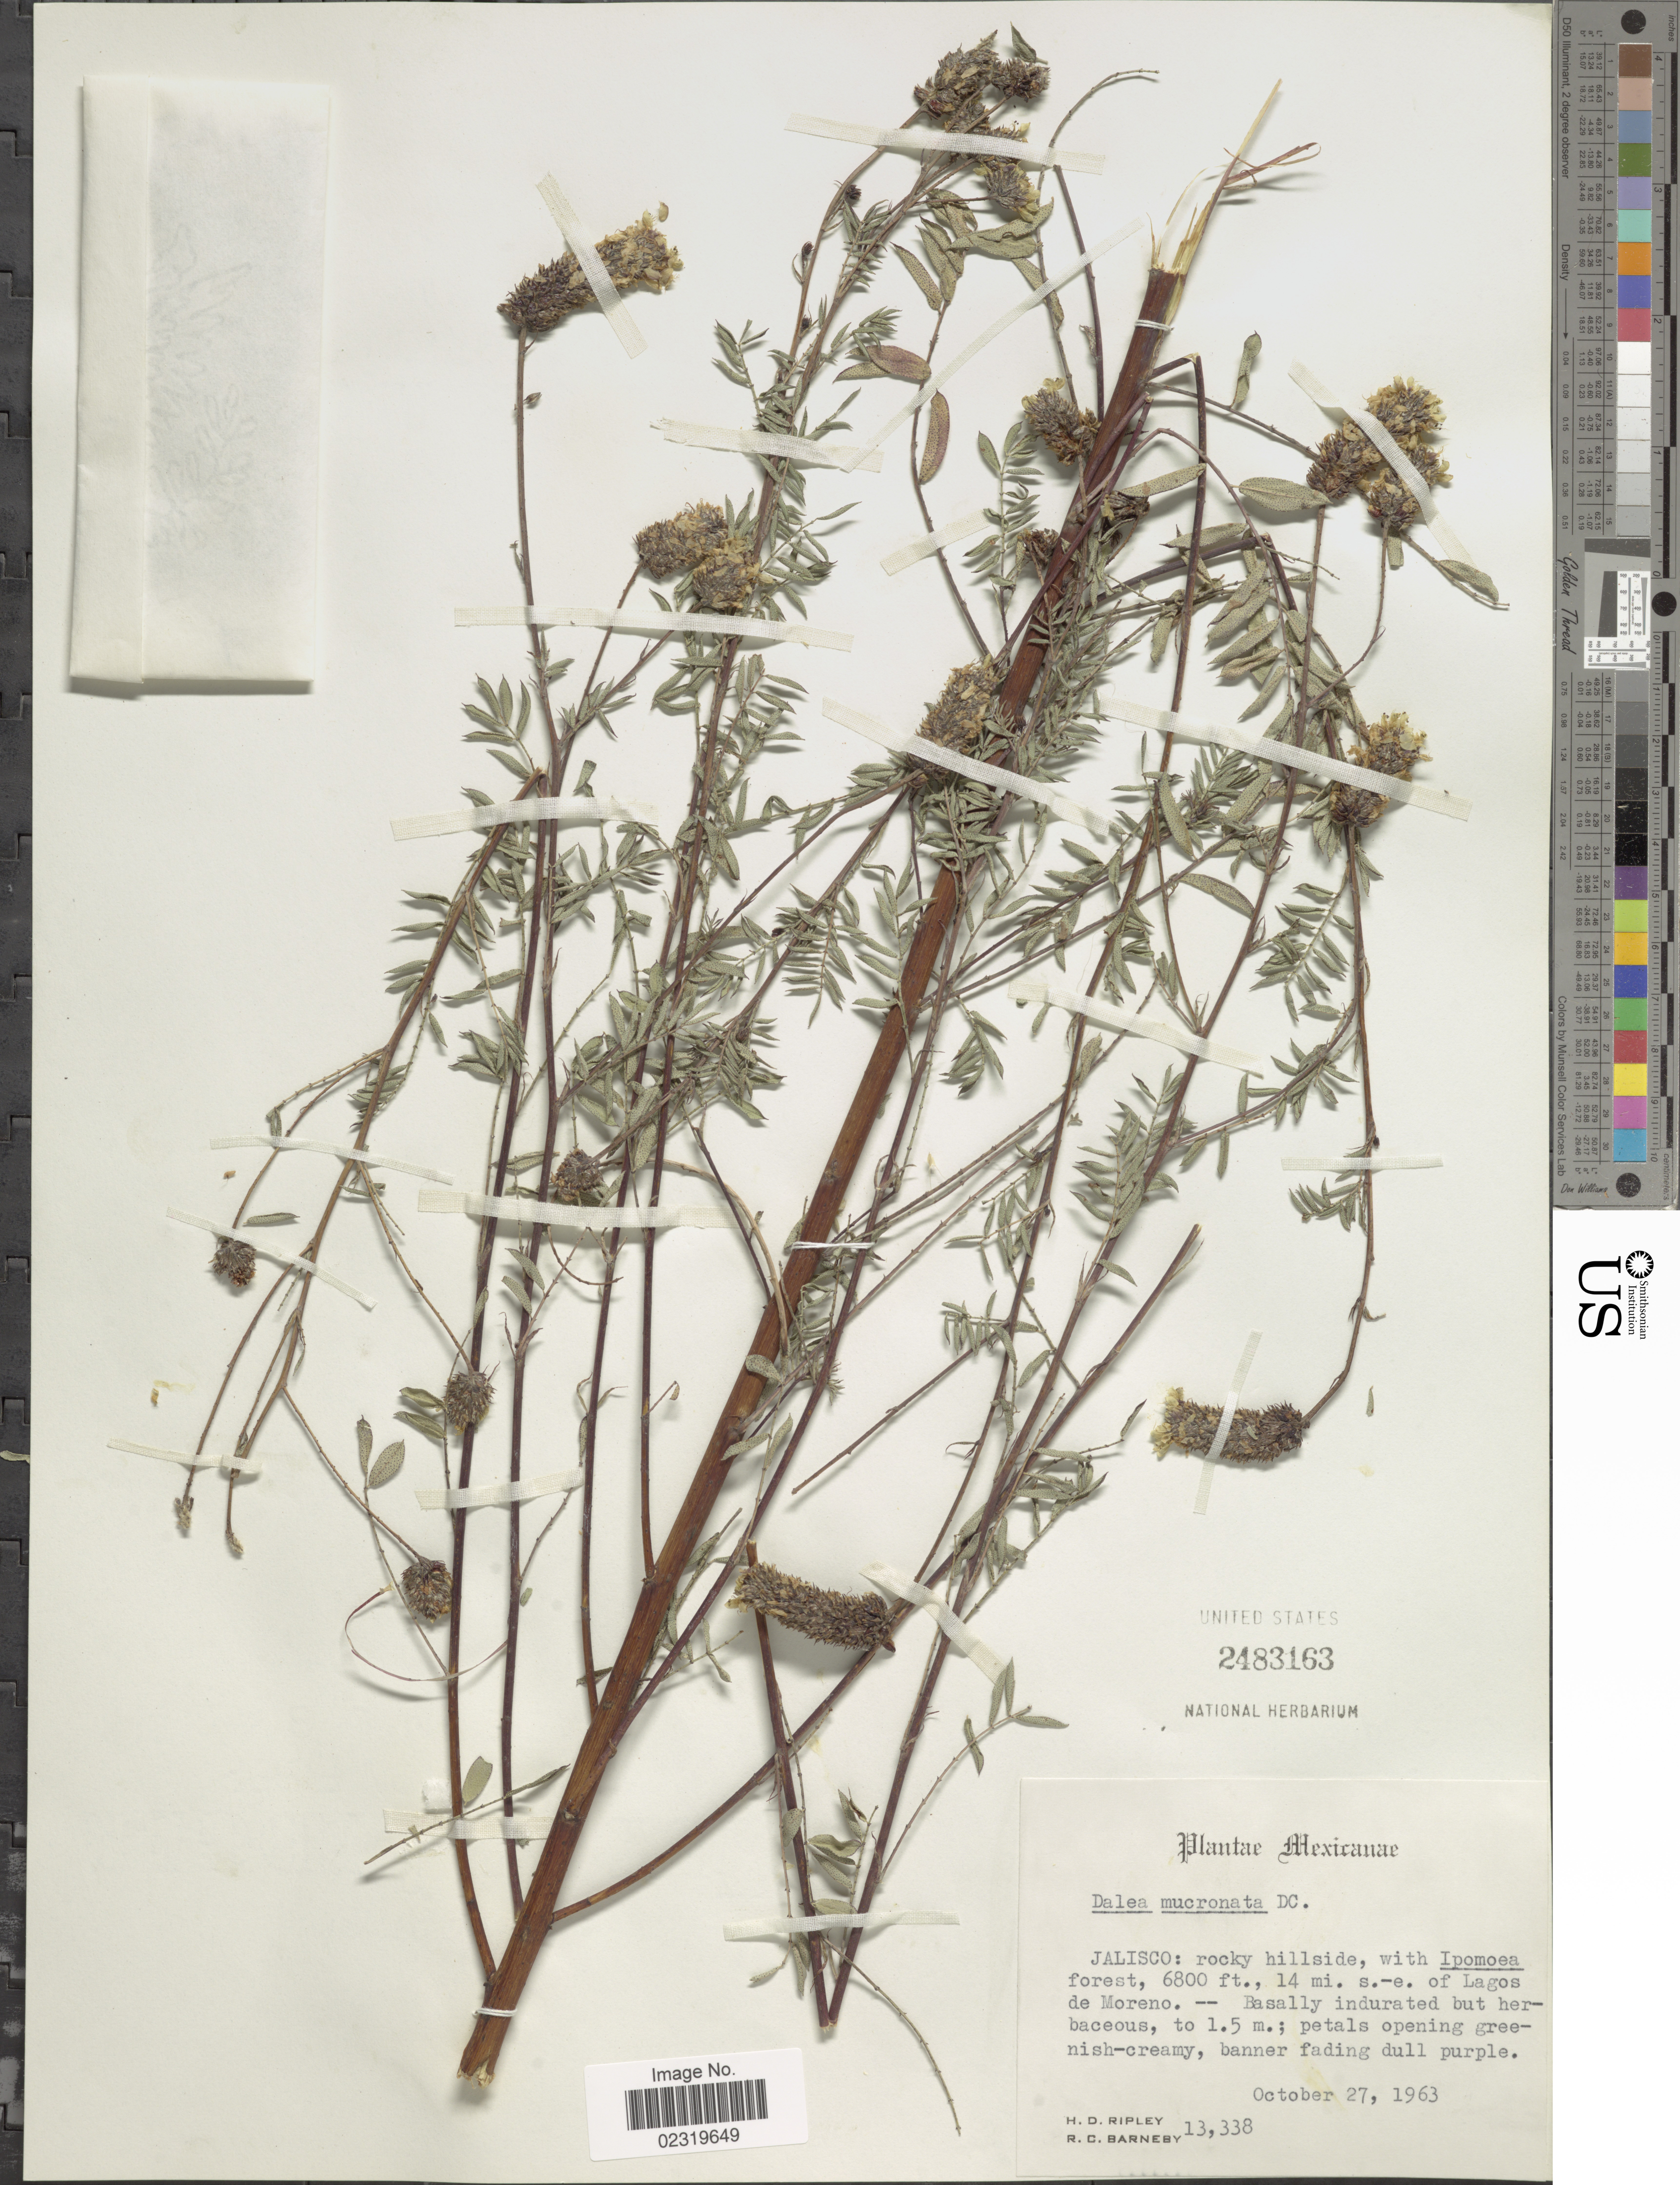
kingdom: Plantae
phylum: Tracheophyta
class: Magnoliopsida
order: Fabales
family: Fabaceae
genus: Dalea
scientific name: Dalea mucronata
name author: DC.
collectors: H. Ripley & R. C. Barneby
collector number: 13338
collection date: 1963-10-27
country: Mexico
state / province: Jalisco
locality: Ipomoea forest, 14 mi s.-e. of Lagos de Moreno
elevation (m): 2073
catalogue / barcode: US 2483163